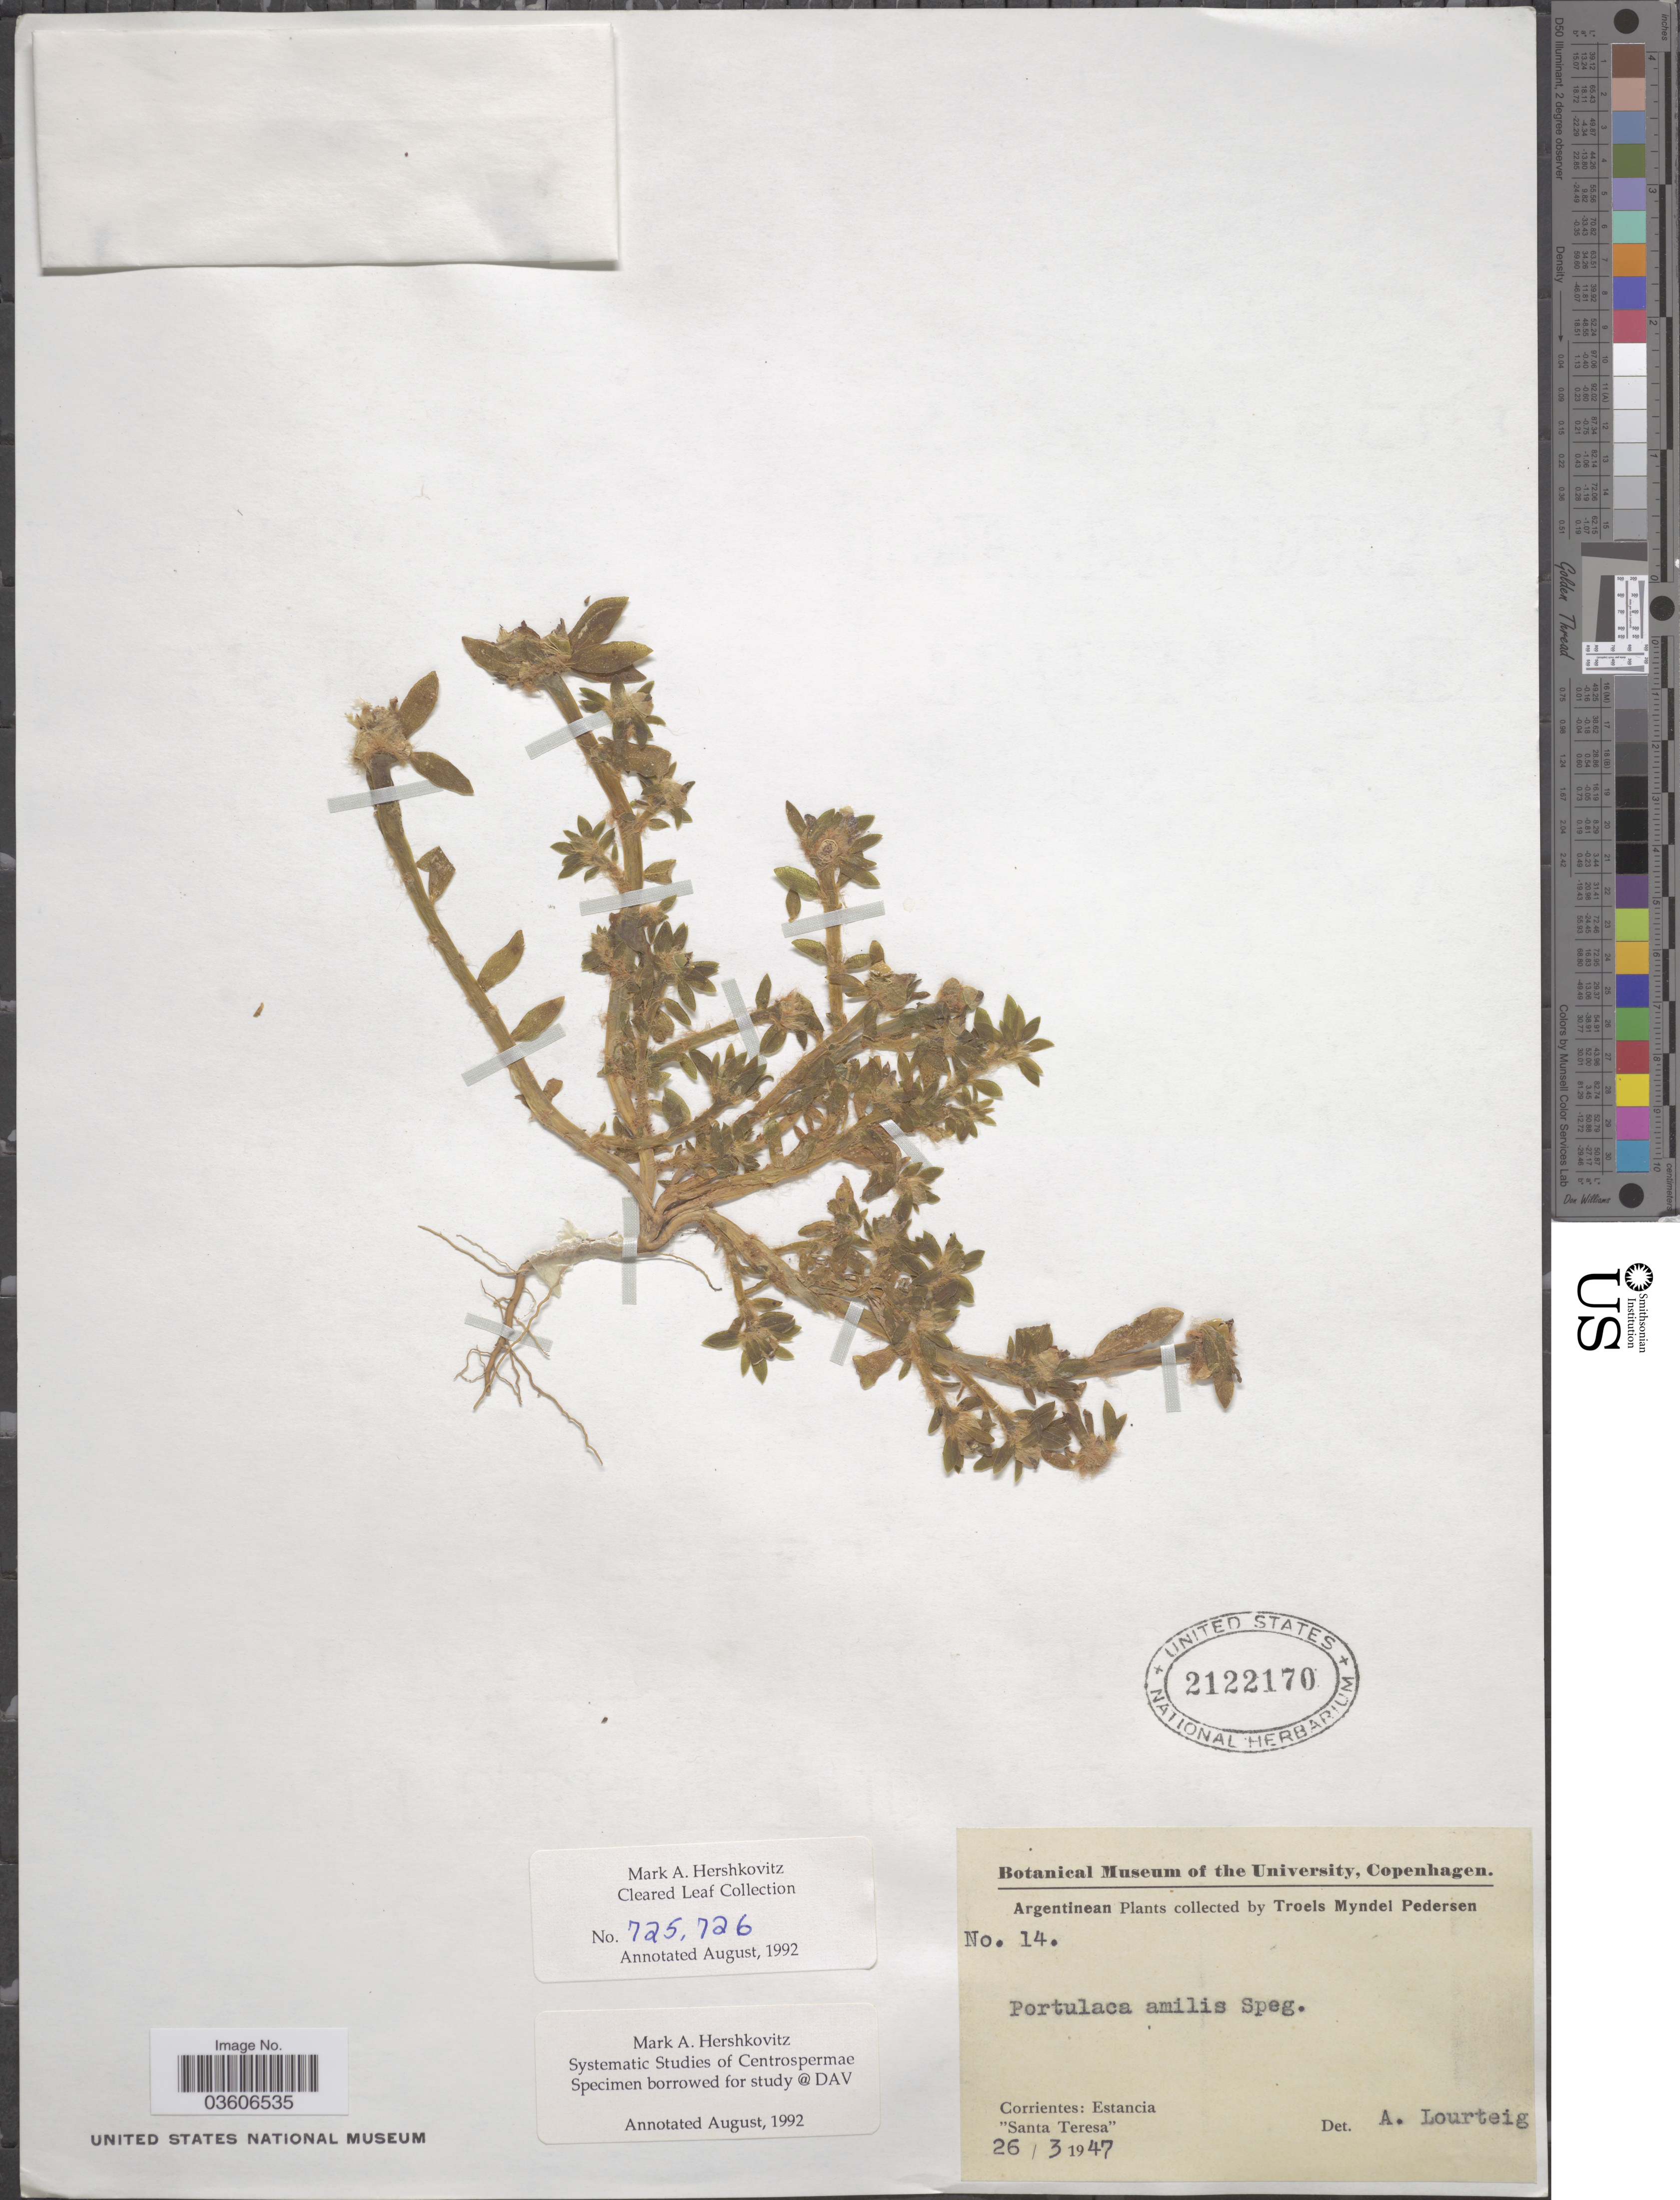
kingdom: Plantae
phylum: Tracheophyta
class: Magnoliopsida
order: Caryophyllales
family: Portulacaceae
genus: Portulaca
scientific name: Portulaca amilis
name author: Speg.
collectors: T. Pederson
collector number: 14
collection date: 1947-03-26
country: Argentina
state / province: Corrientes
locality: Estancia "Santa Teresa".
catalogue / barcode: US 2122170